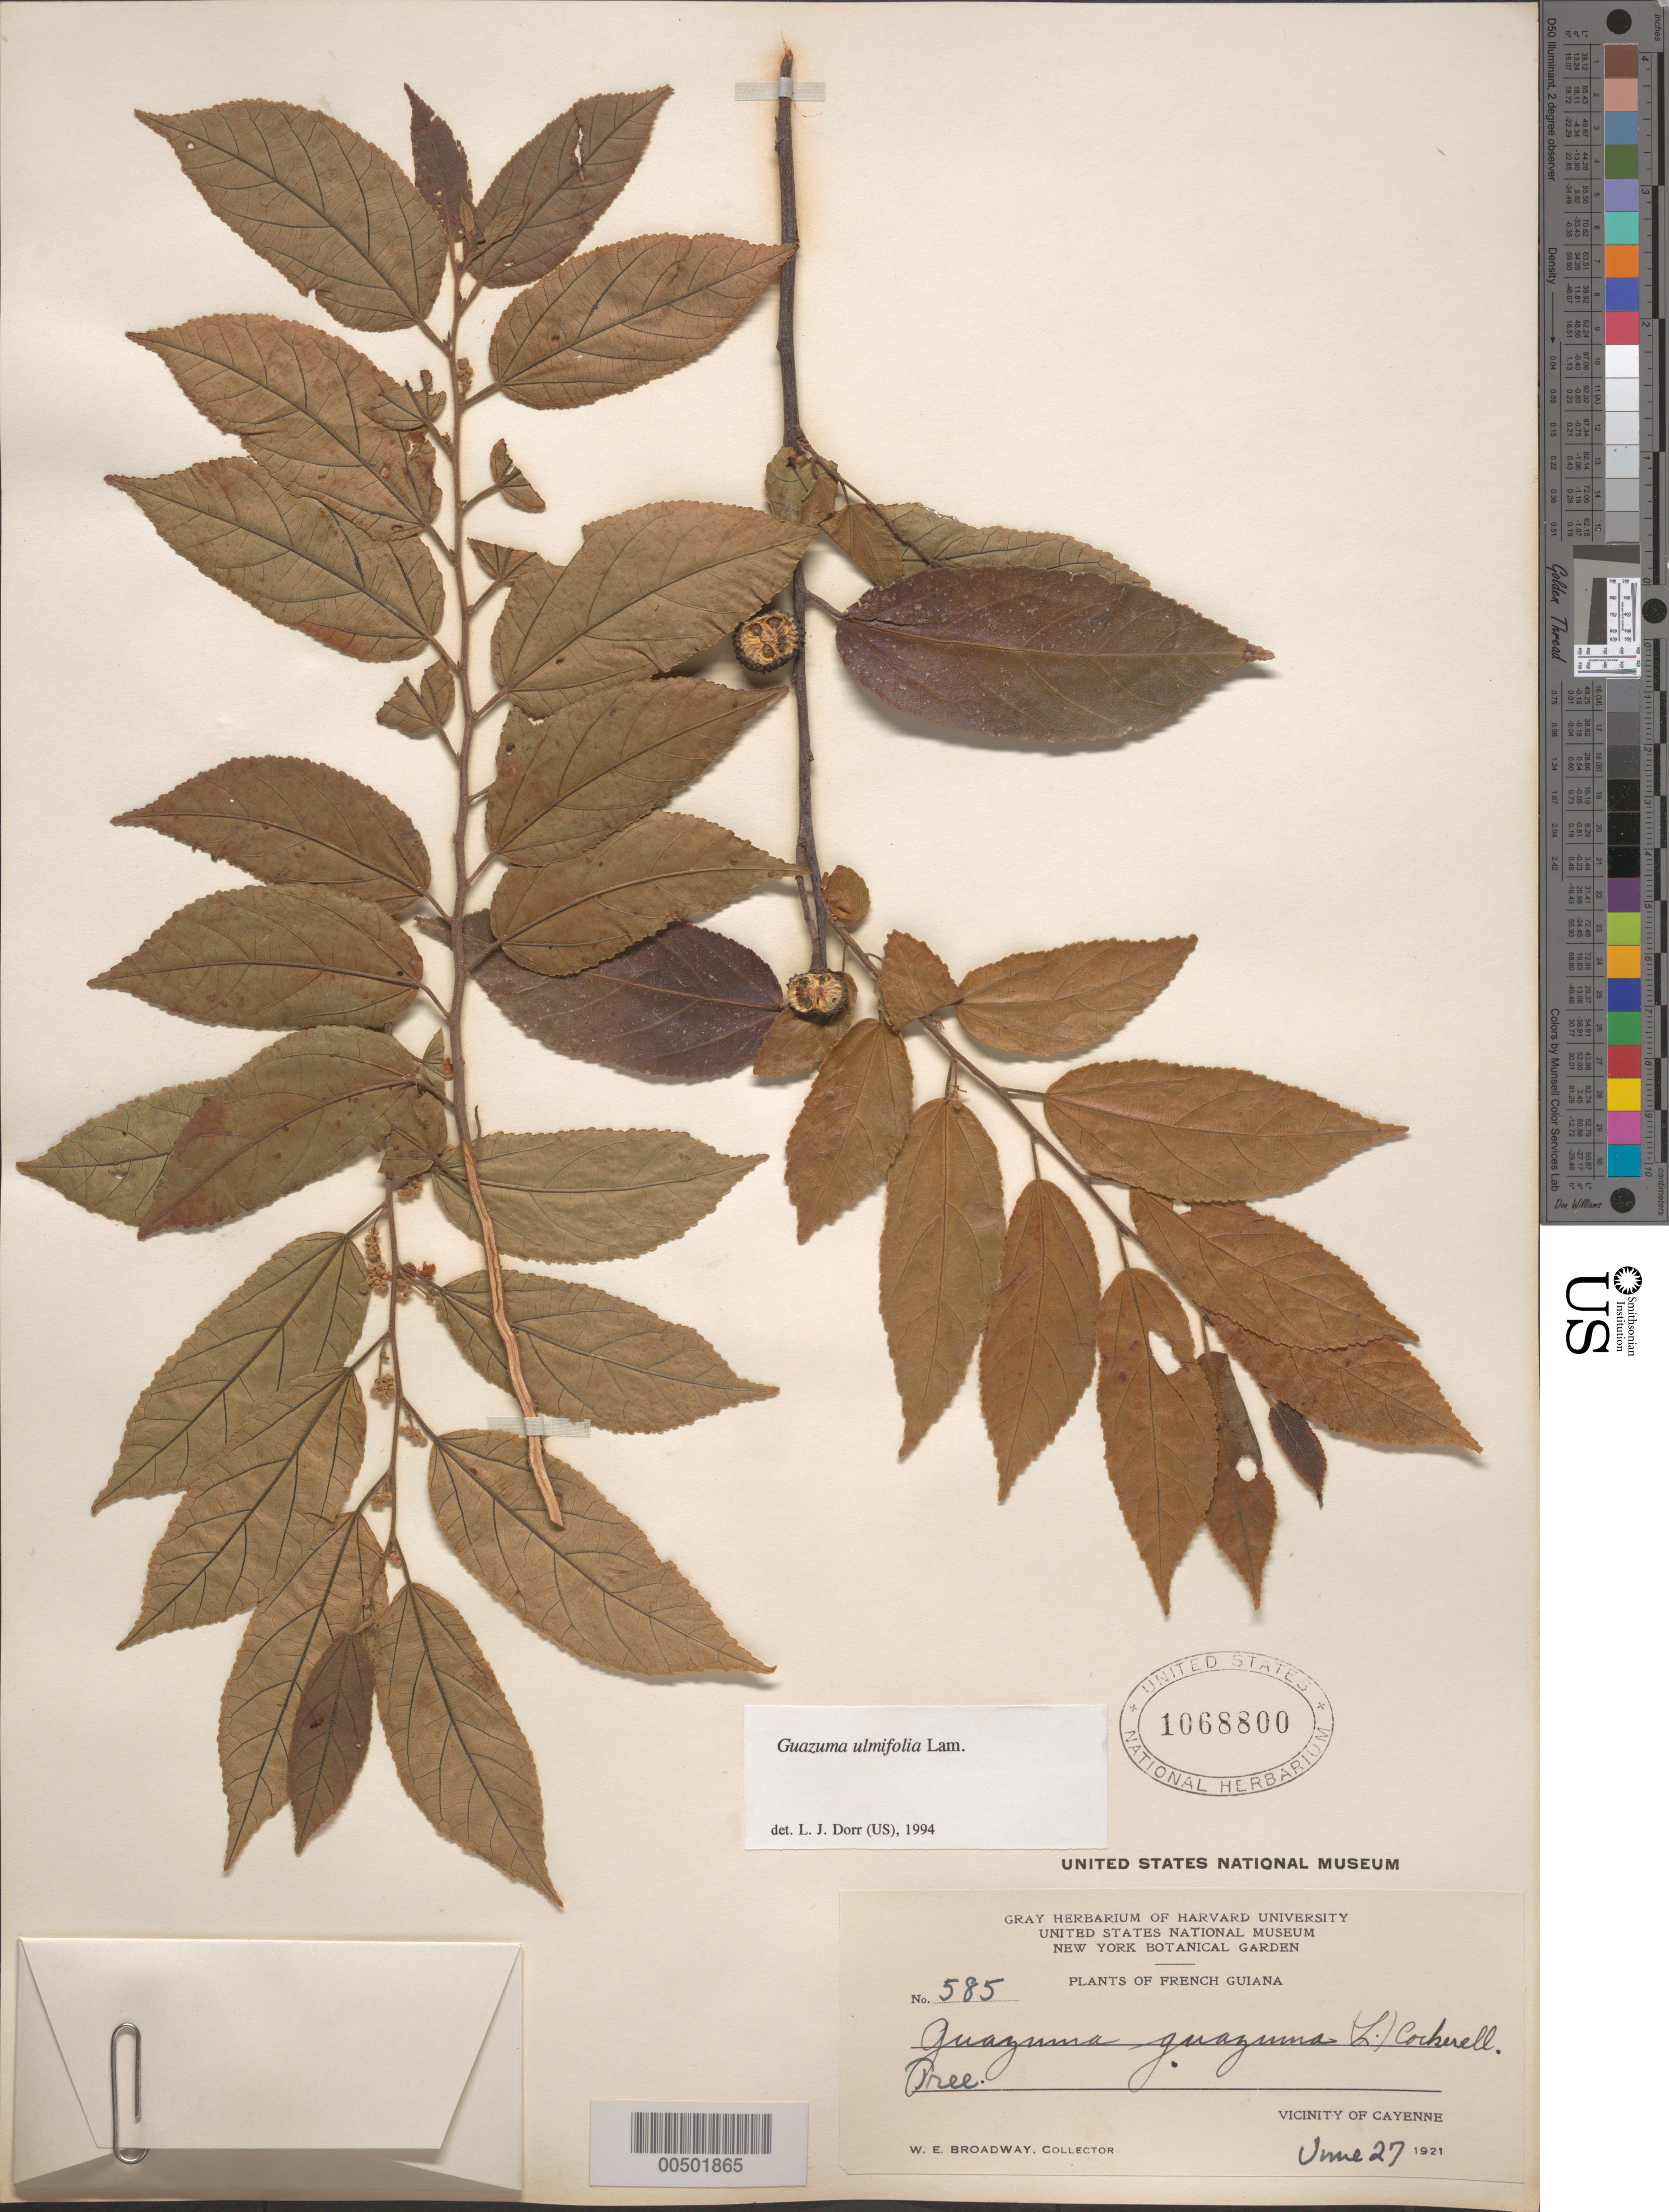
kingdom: Plantae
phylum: Tracheophyta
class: Magnoliopsida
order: Malvales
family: Malvaceae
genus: Guazuma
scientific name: Guazuma ulmifolia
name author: Lam.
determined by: Dorr, L. J., (BOT), Smithsonian Institution - National Museum of Natural History (UNITED STATES)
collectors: W. E. Broadway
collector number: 585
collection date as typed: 27 Jun 1921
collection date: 1921-06-27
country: French Guiana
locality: Vicinity of Cayenne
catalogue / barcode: US 1068800